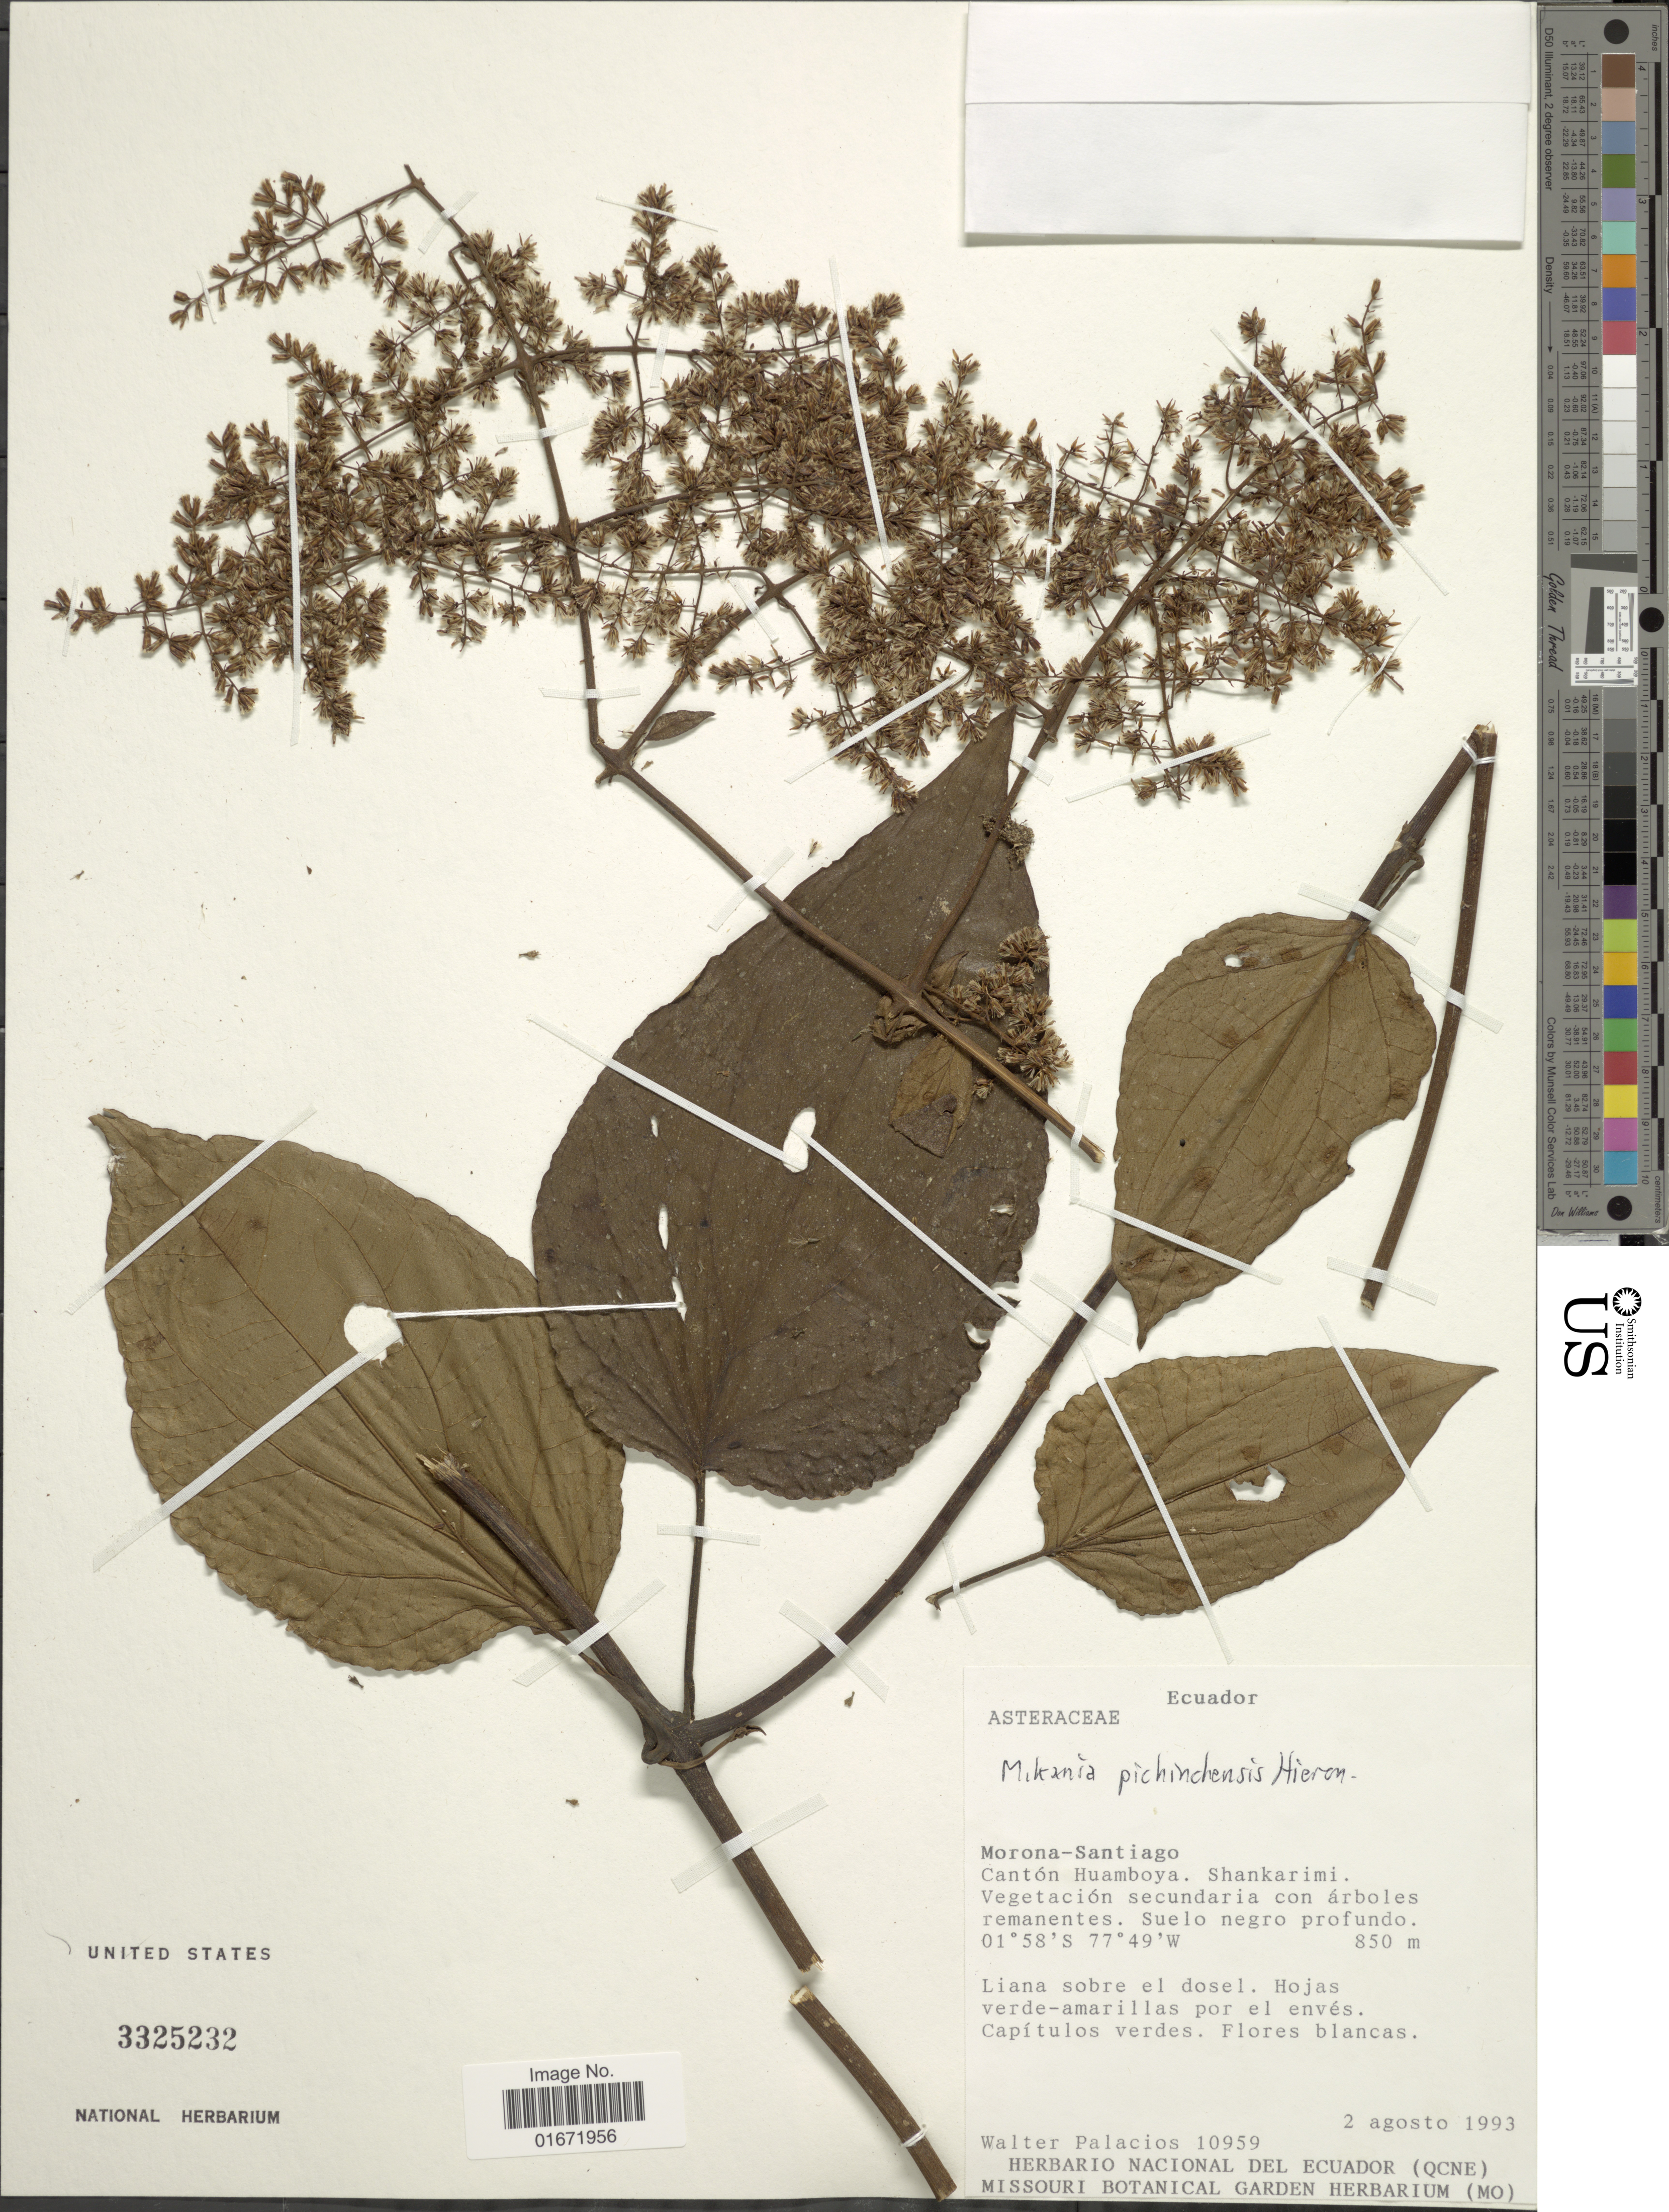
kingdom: Plantae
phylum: Tracheophyta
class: Magnoliopsida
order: Asterales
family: Asteraceae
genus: Mikania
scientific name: Mikania pichinchensis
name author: Hieron.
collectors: W. Palacios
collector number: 10959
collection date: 1993-08-02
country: Ecuador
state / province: Morona-Santiago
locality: Morona-Santiago. Cantón Huamboya. Shankarimi. Vegetación secundaria con árboles remanentes. Suelo negro profundo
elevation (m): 850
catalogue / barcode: US 3325232